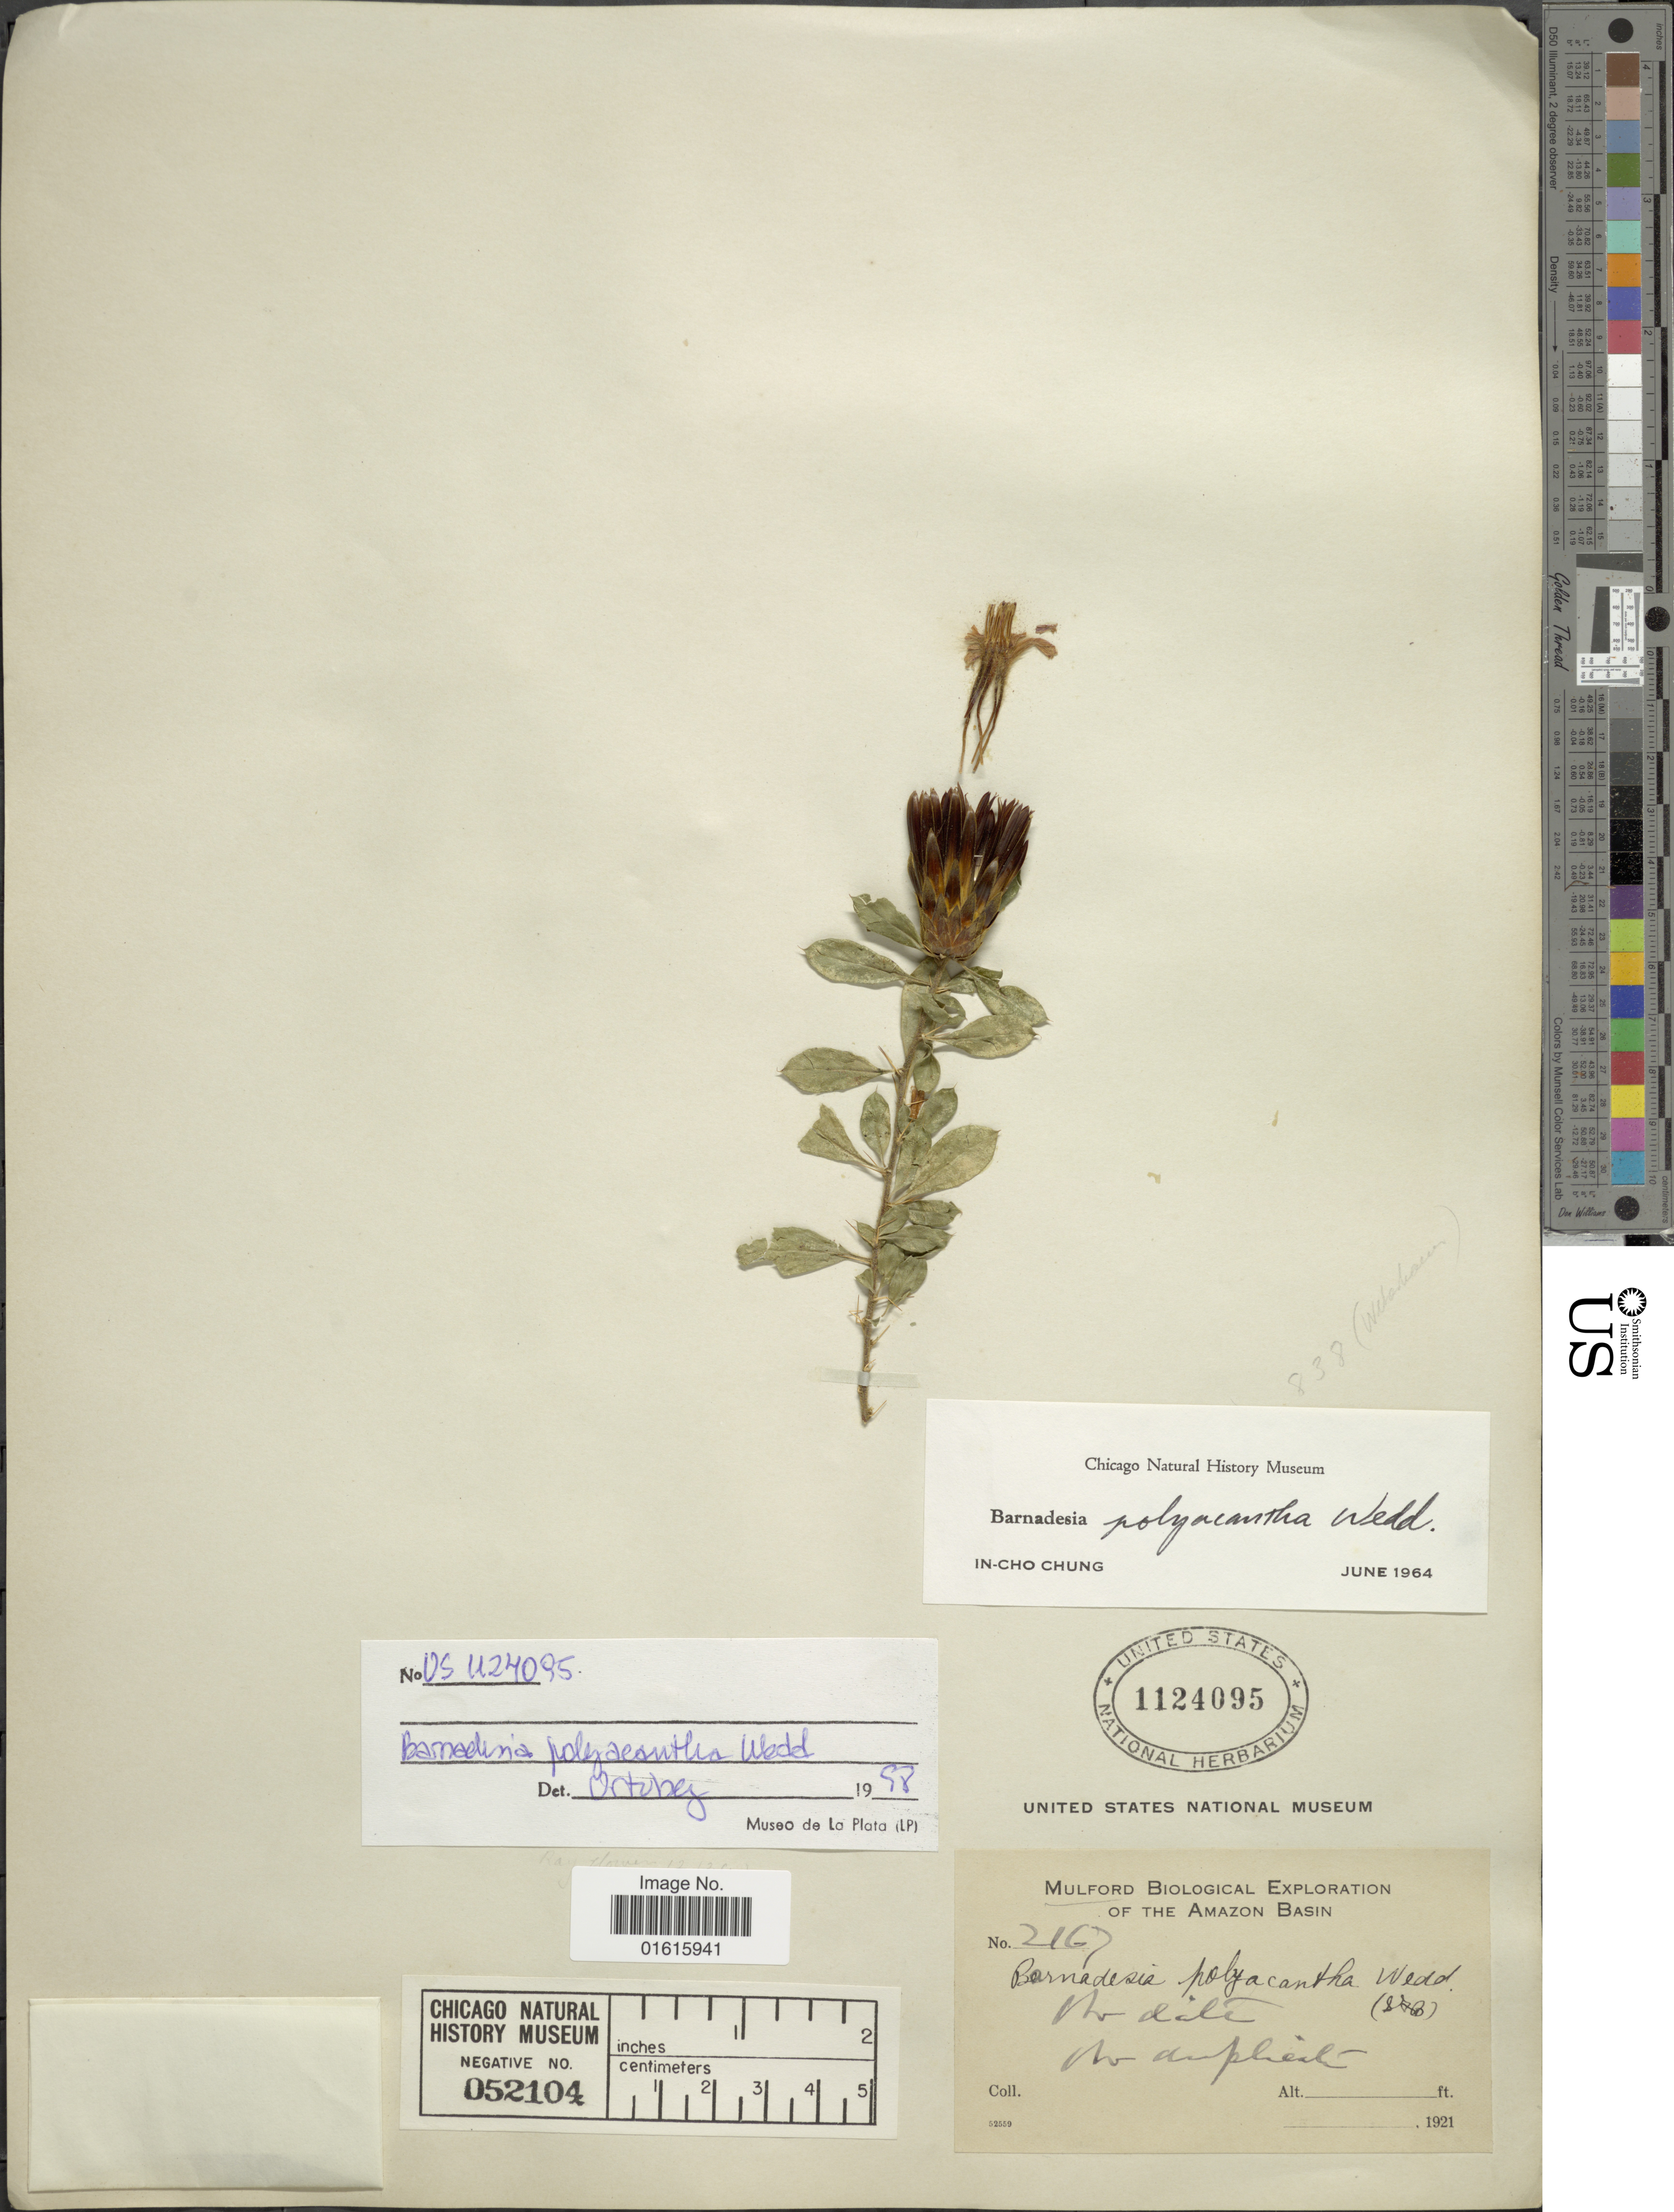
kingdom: Plantae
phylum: Tracheophyta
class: Magnoliopsida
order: Asterales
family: Asteraceae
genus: Barnadesia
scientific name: Barnadesia polyacantha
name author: Wedd.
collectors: Mulford Biological Exploration of the Amazon Basin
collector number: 2167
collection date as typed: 1921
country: Bolivia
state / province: La Paz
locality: Amazon Basin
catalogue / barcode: US 1124095